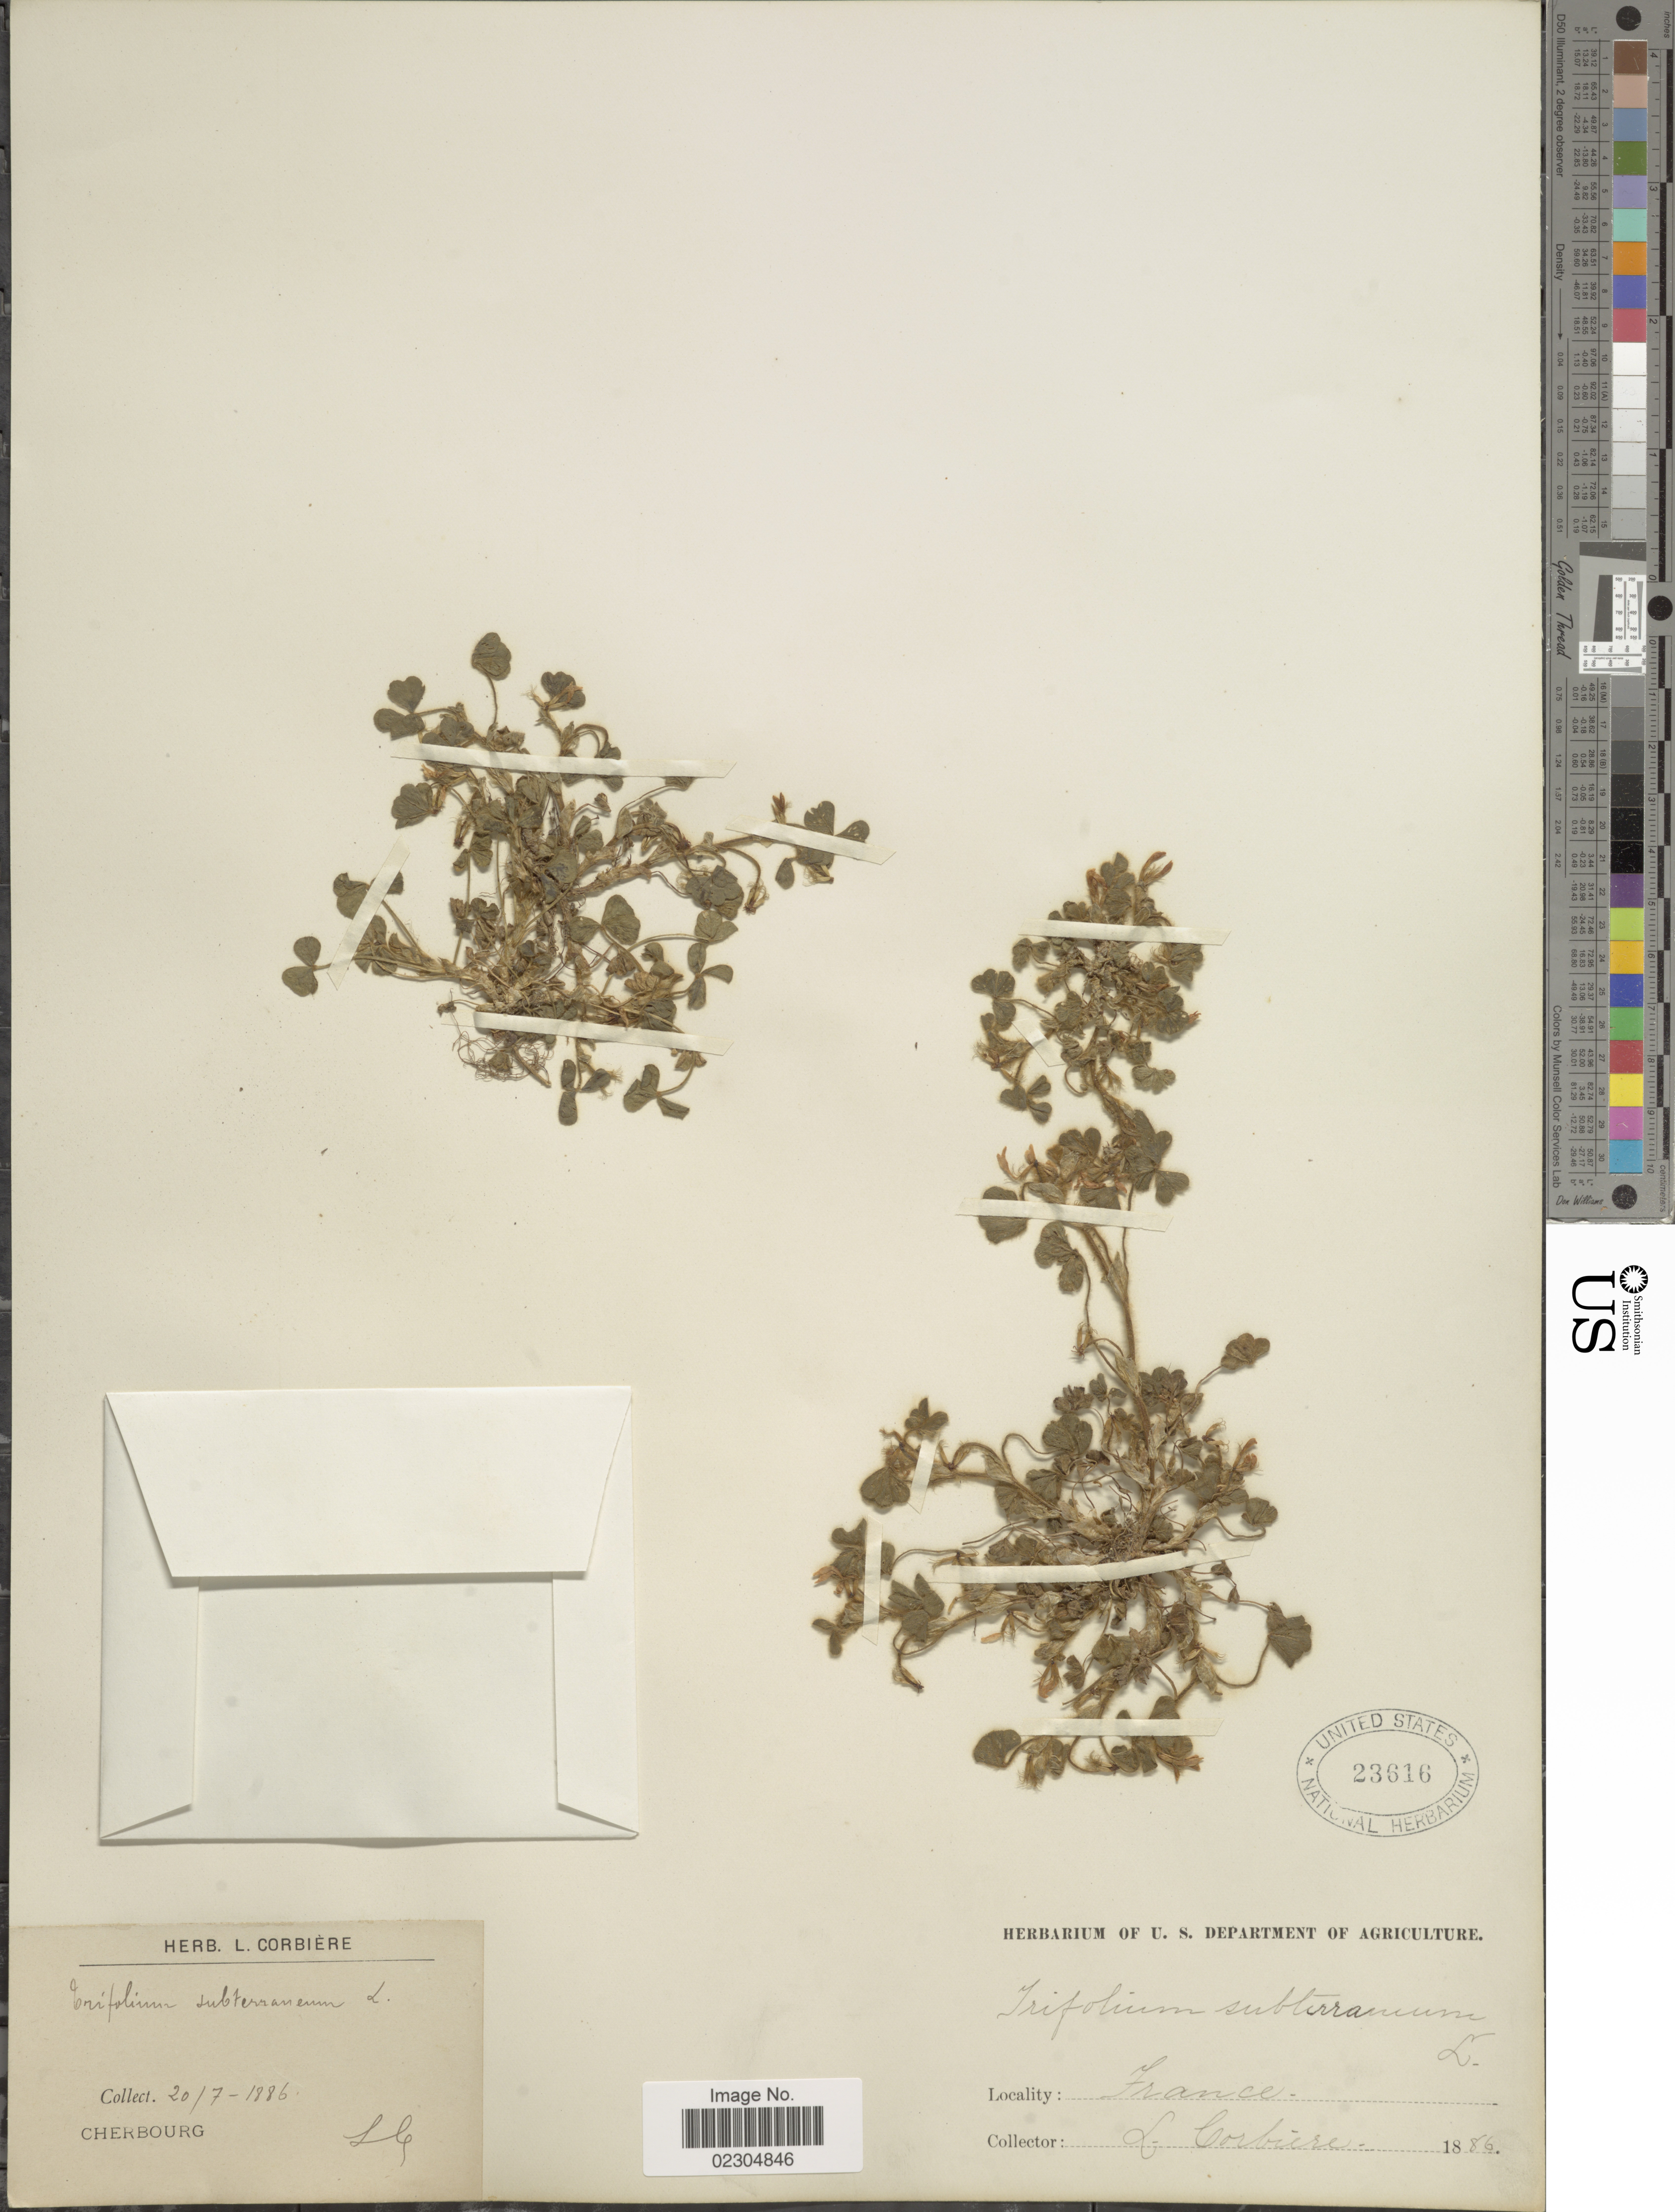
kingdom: Plantae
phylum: Tracheophyta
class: Magnoliopsida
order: Fabales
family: Fabaceae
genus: Trifolium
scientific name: Trifolium subterraneum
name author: L.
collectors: L. Corbière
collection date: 1886-07-20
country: France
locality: Cherbourg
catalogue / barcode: US 23616